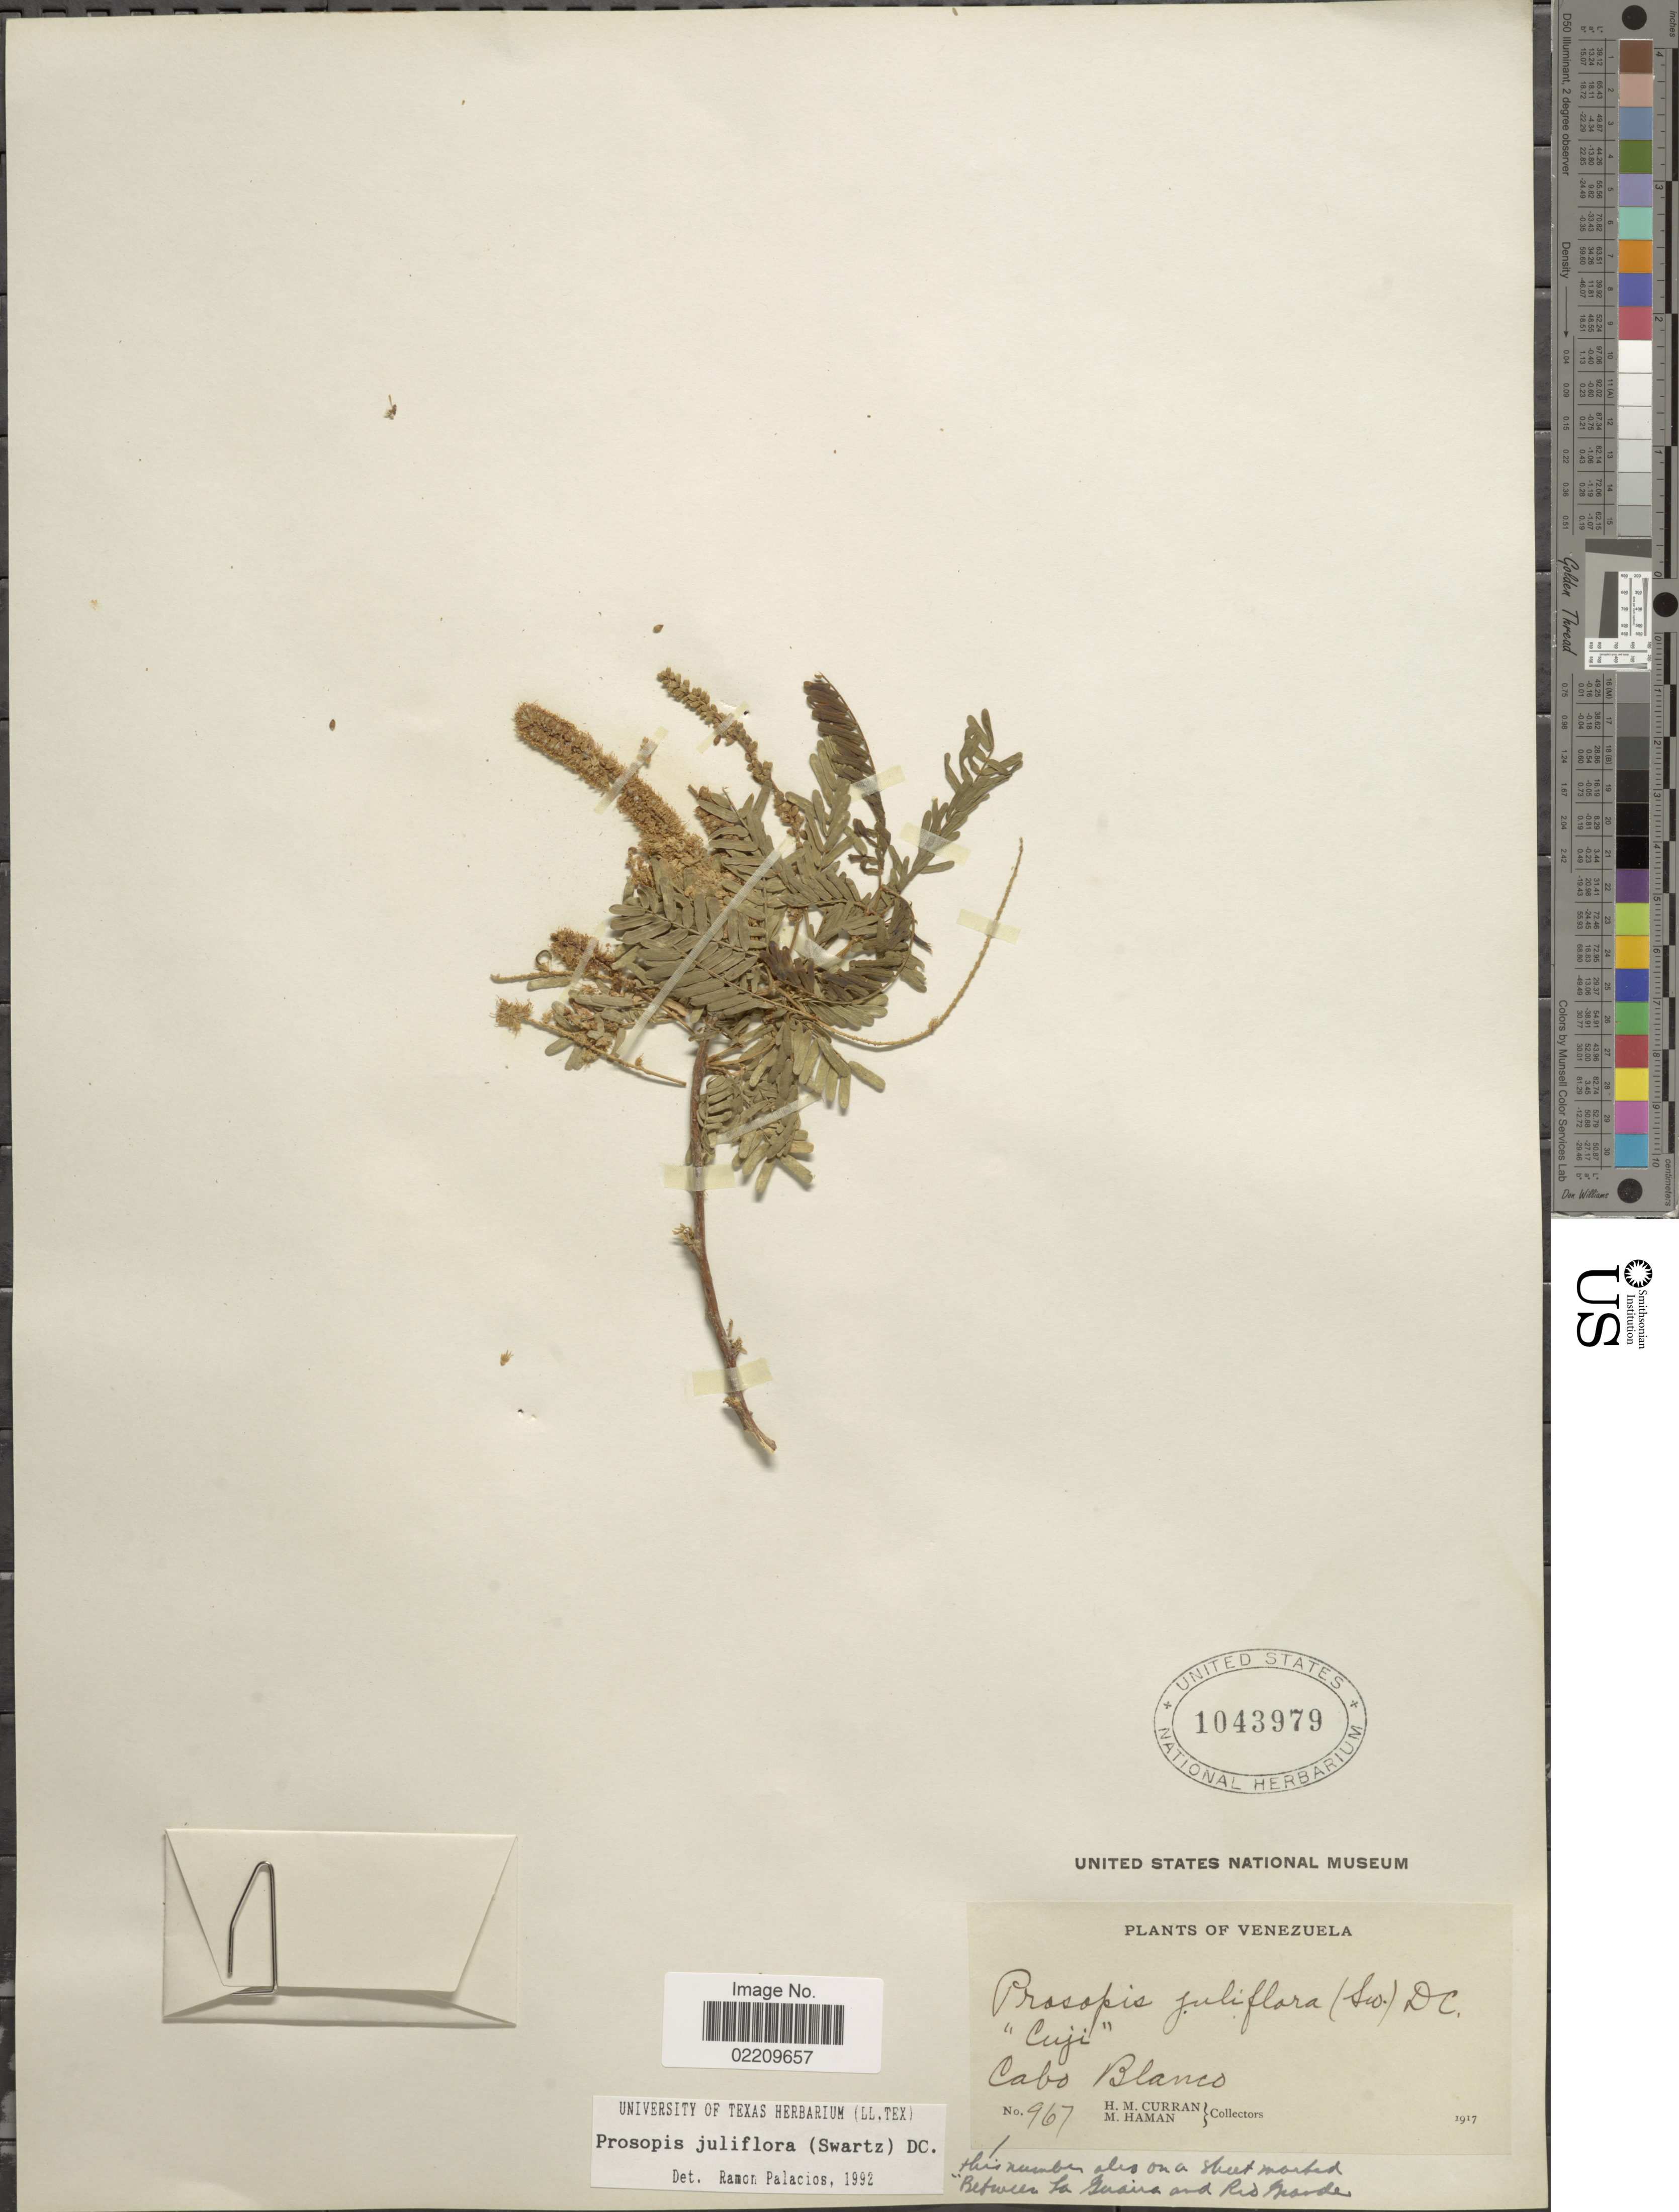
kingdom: Plantae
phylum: Tracheophyta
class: Magnoliopsida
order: Fabales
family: Fabaceae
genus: Neltuma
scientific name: Neltuma juliflora var. juliflora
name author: (Sw.) Raf.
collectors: H. M. Curran & M. Haman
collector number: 967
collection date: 1917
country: Venezuela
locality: Between La Guaira and Rio Grande; Cabo Blanco.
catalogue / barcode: US 1043979